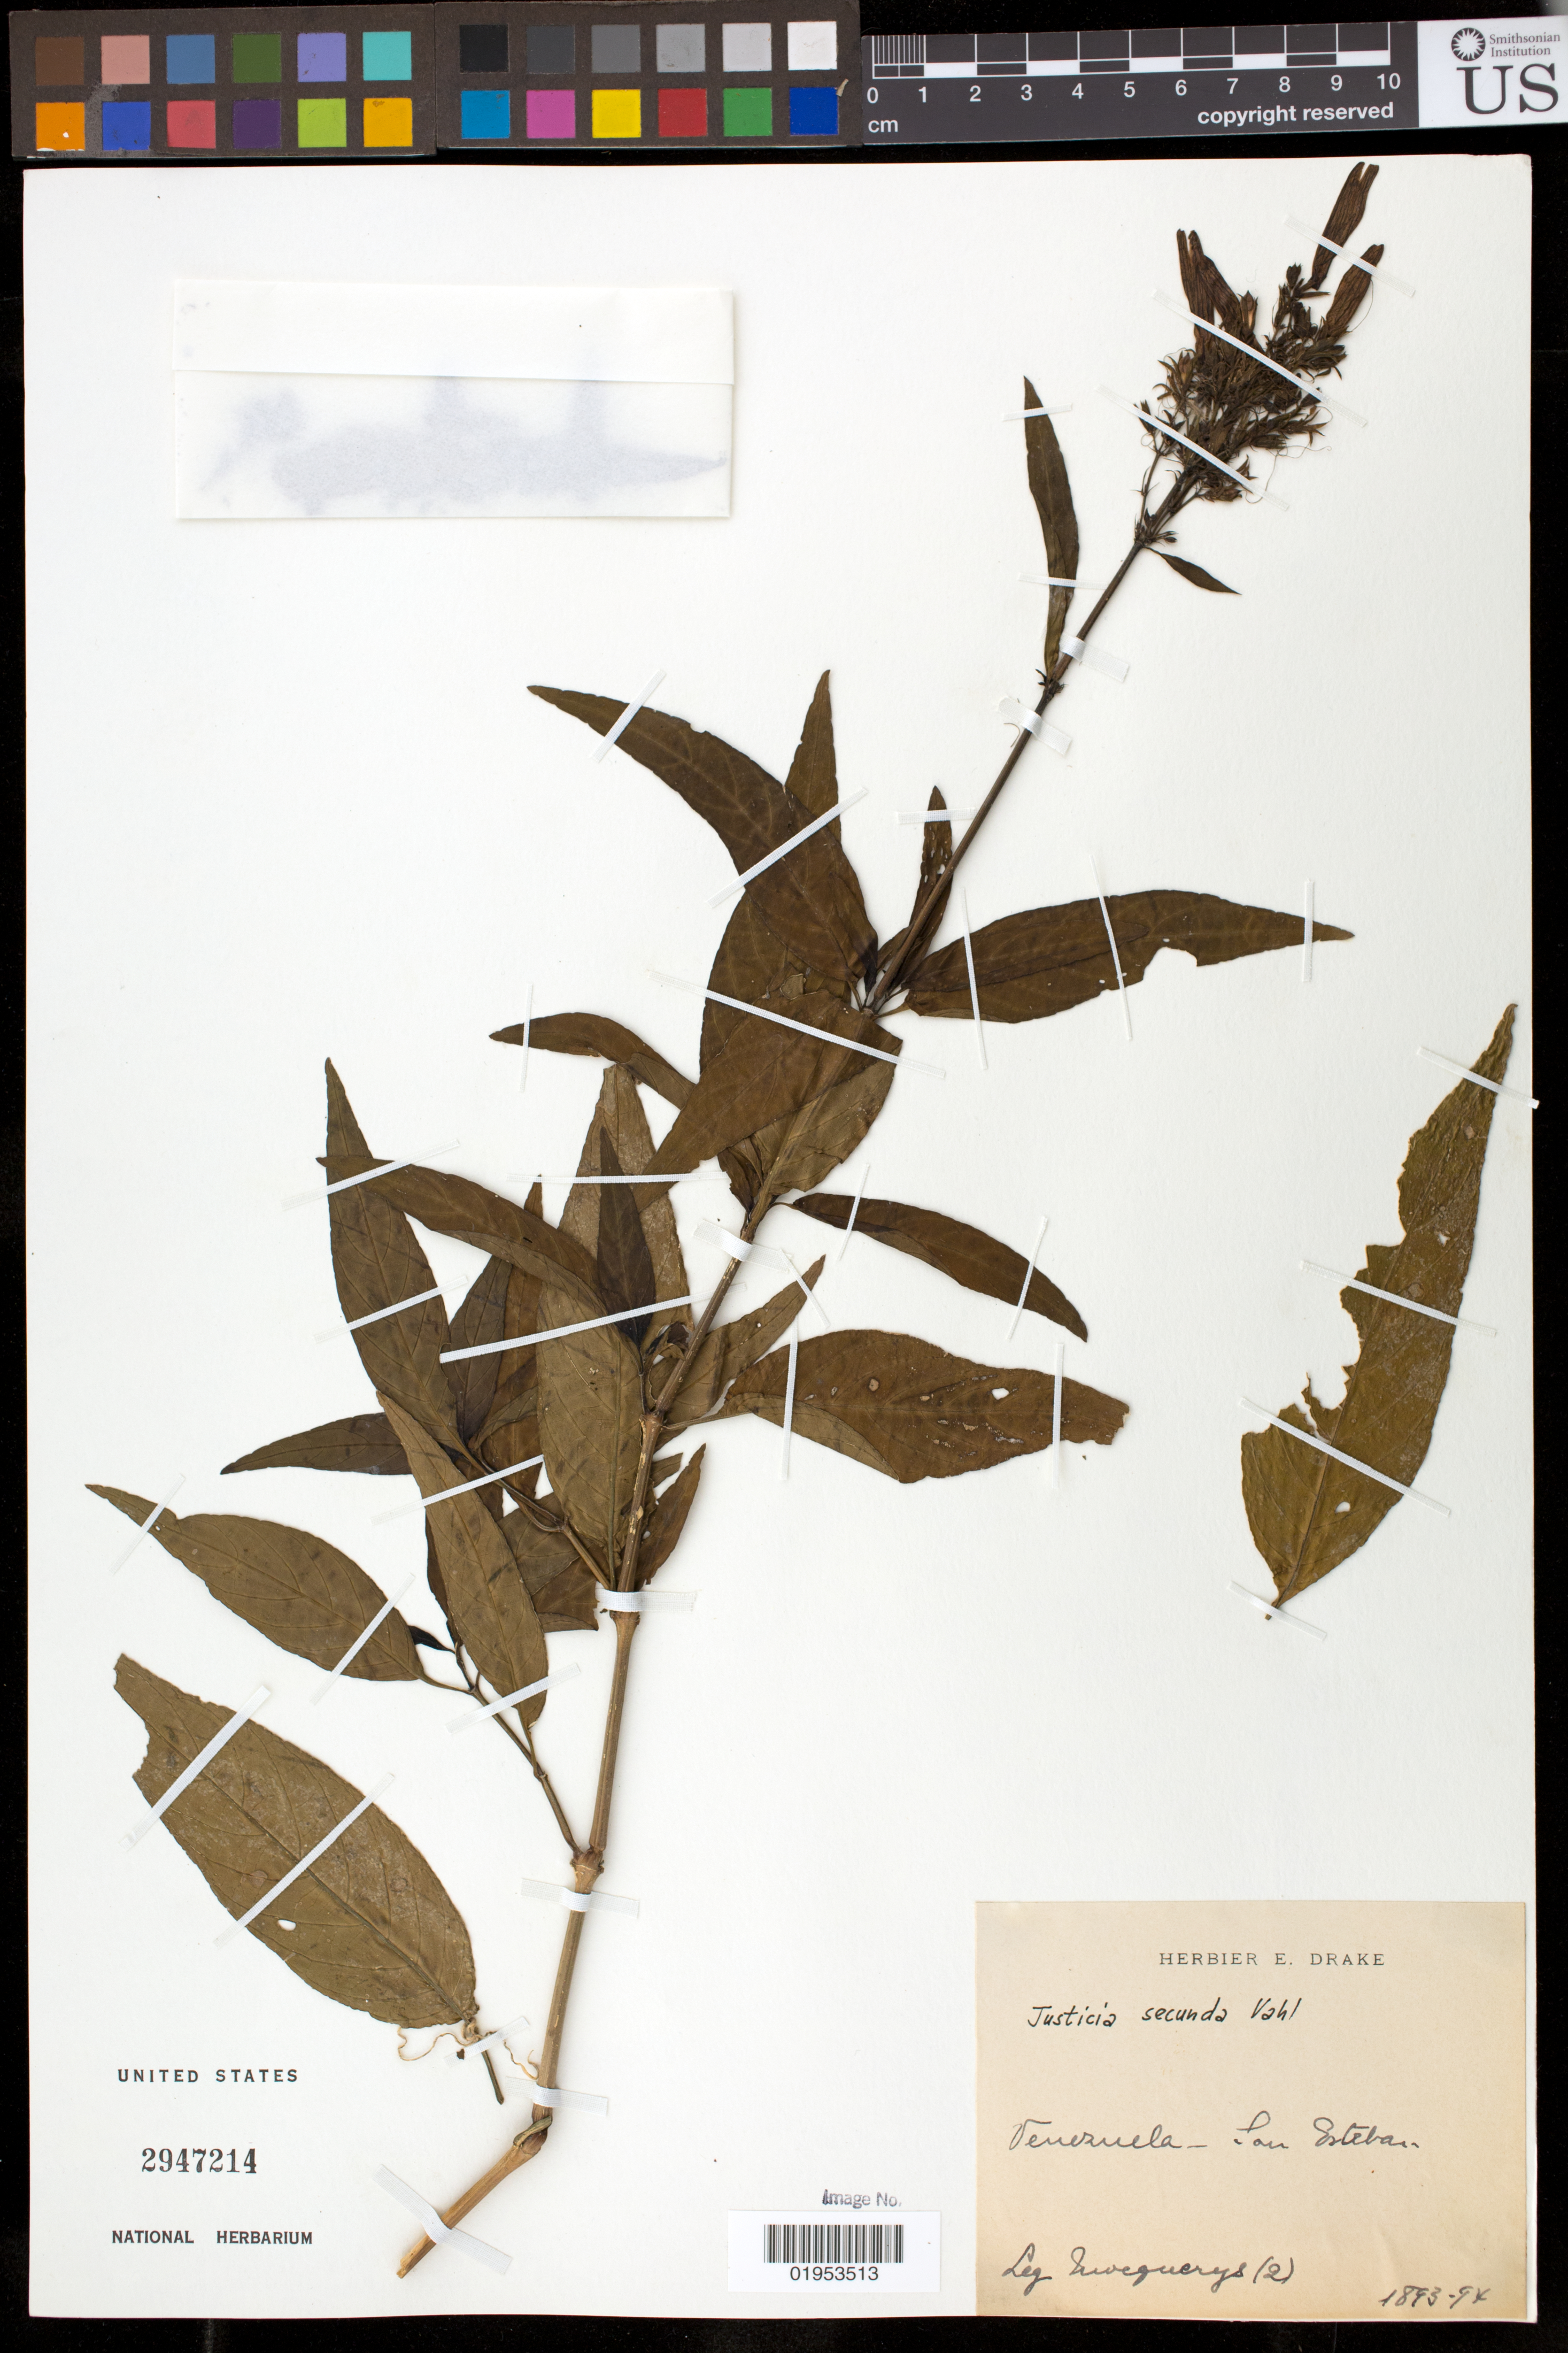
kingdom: Plantae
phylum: Tracheophyta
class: Magnoliopsida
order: Lamiales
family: Acanthaceae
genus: Justicia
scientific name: Justicia secunda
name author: Vahl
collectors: A. Mocquerys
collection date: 1893/1894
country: Venezuela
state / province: Carabobo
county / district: Puerto Cabello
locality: San Esteban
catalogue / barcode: US 2947214